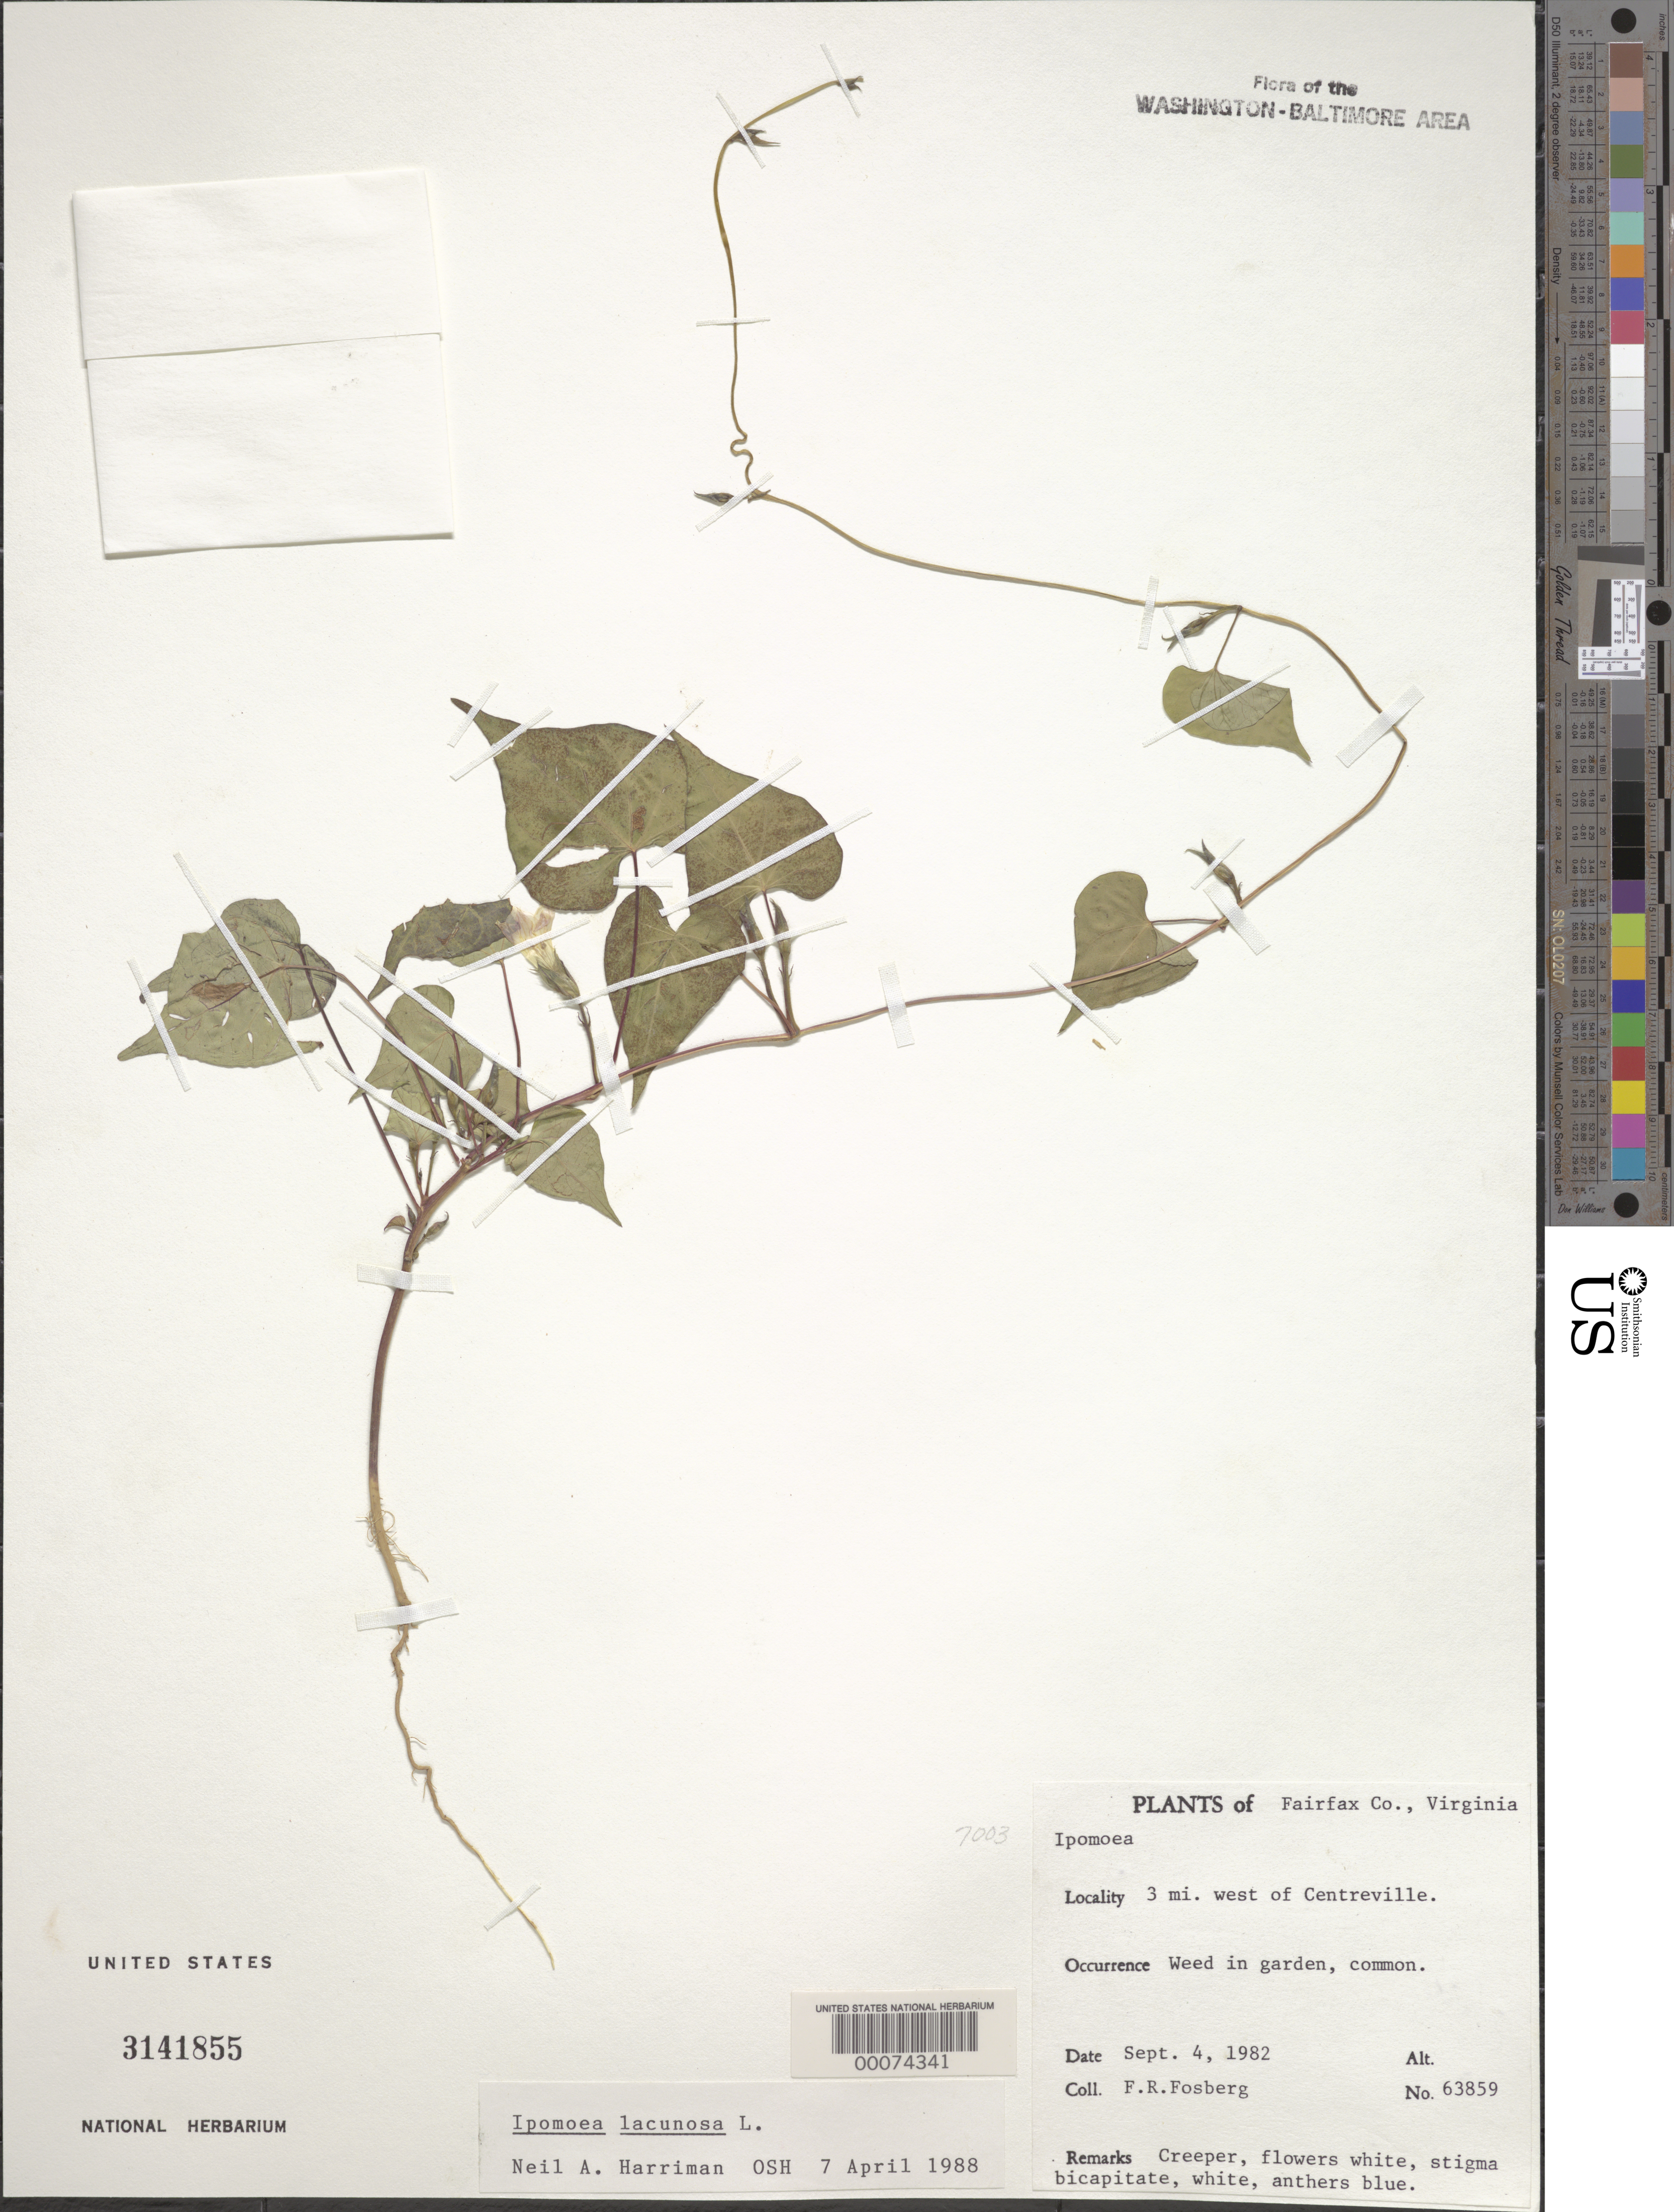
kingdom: Plantae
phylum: Tracheophyta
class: Magnoliopsida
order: Solanales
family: Convolvulaceae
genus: Ipomoea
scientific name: Ipomoea lacunosa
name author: L.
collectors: F. R. Fosberg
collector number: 63859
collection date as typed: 04 Sep 1982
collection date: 1982-09-04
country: United States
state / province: Virginia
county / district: Fairfax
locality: W of Centreville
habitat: Weed in garden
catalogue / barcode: US 3141855